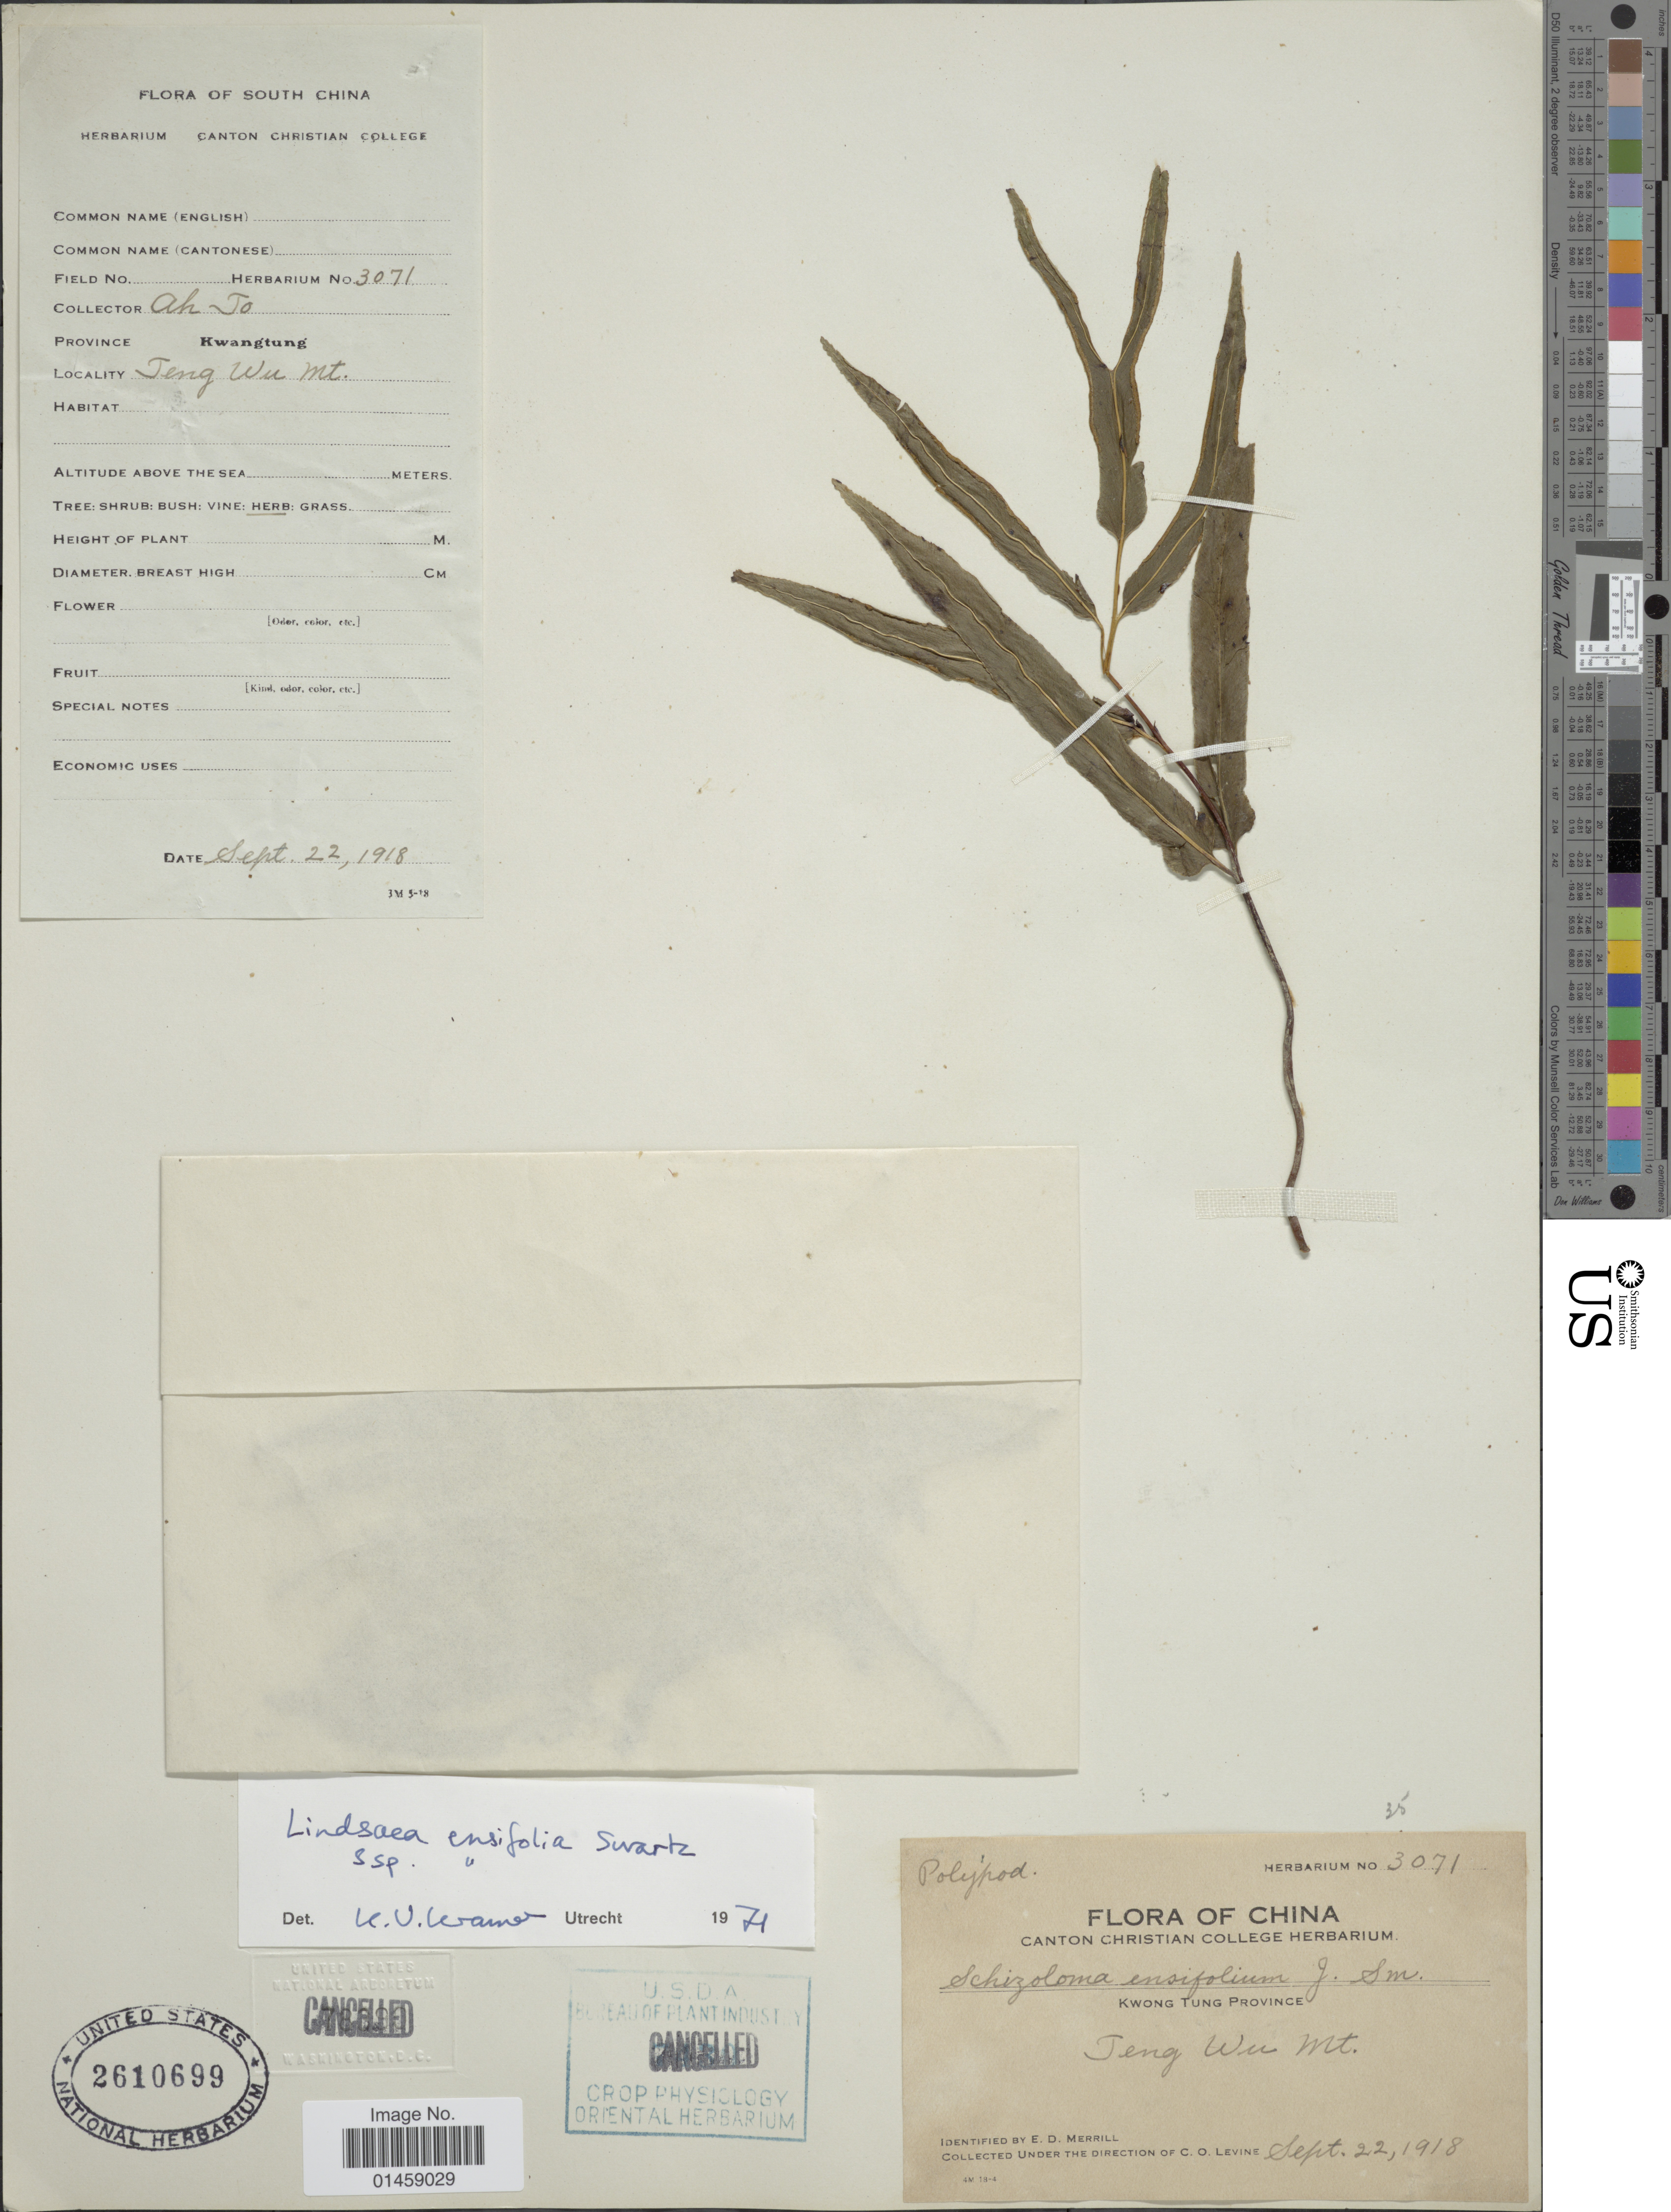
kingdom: Plantae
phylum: Tracheophyta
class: Polypodiopsida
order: Polypodiales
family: Lindsaeaceae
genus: Lindsaea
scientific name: Lindsaea ensifolia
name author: Sw.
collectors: E. Merrill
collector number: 3071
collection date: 1918-09-22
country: China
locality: Kwong Tung Province, Teng Wu Mt.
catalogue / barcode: US 2610699